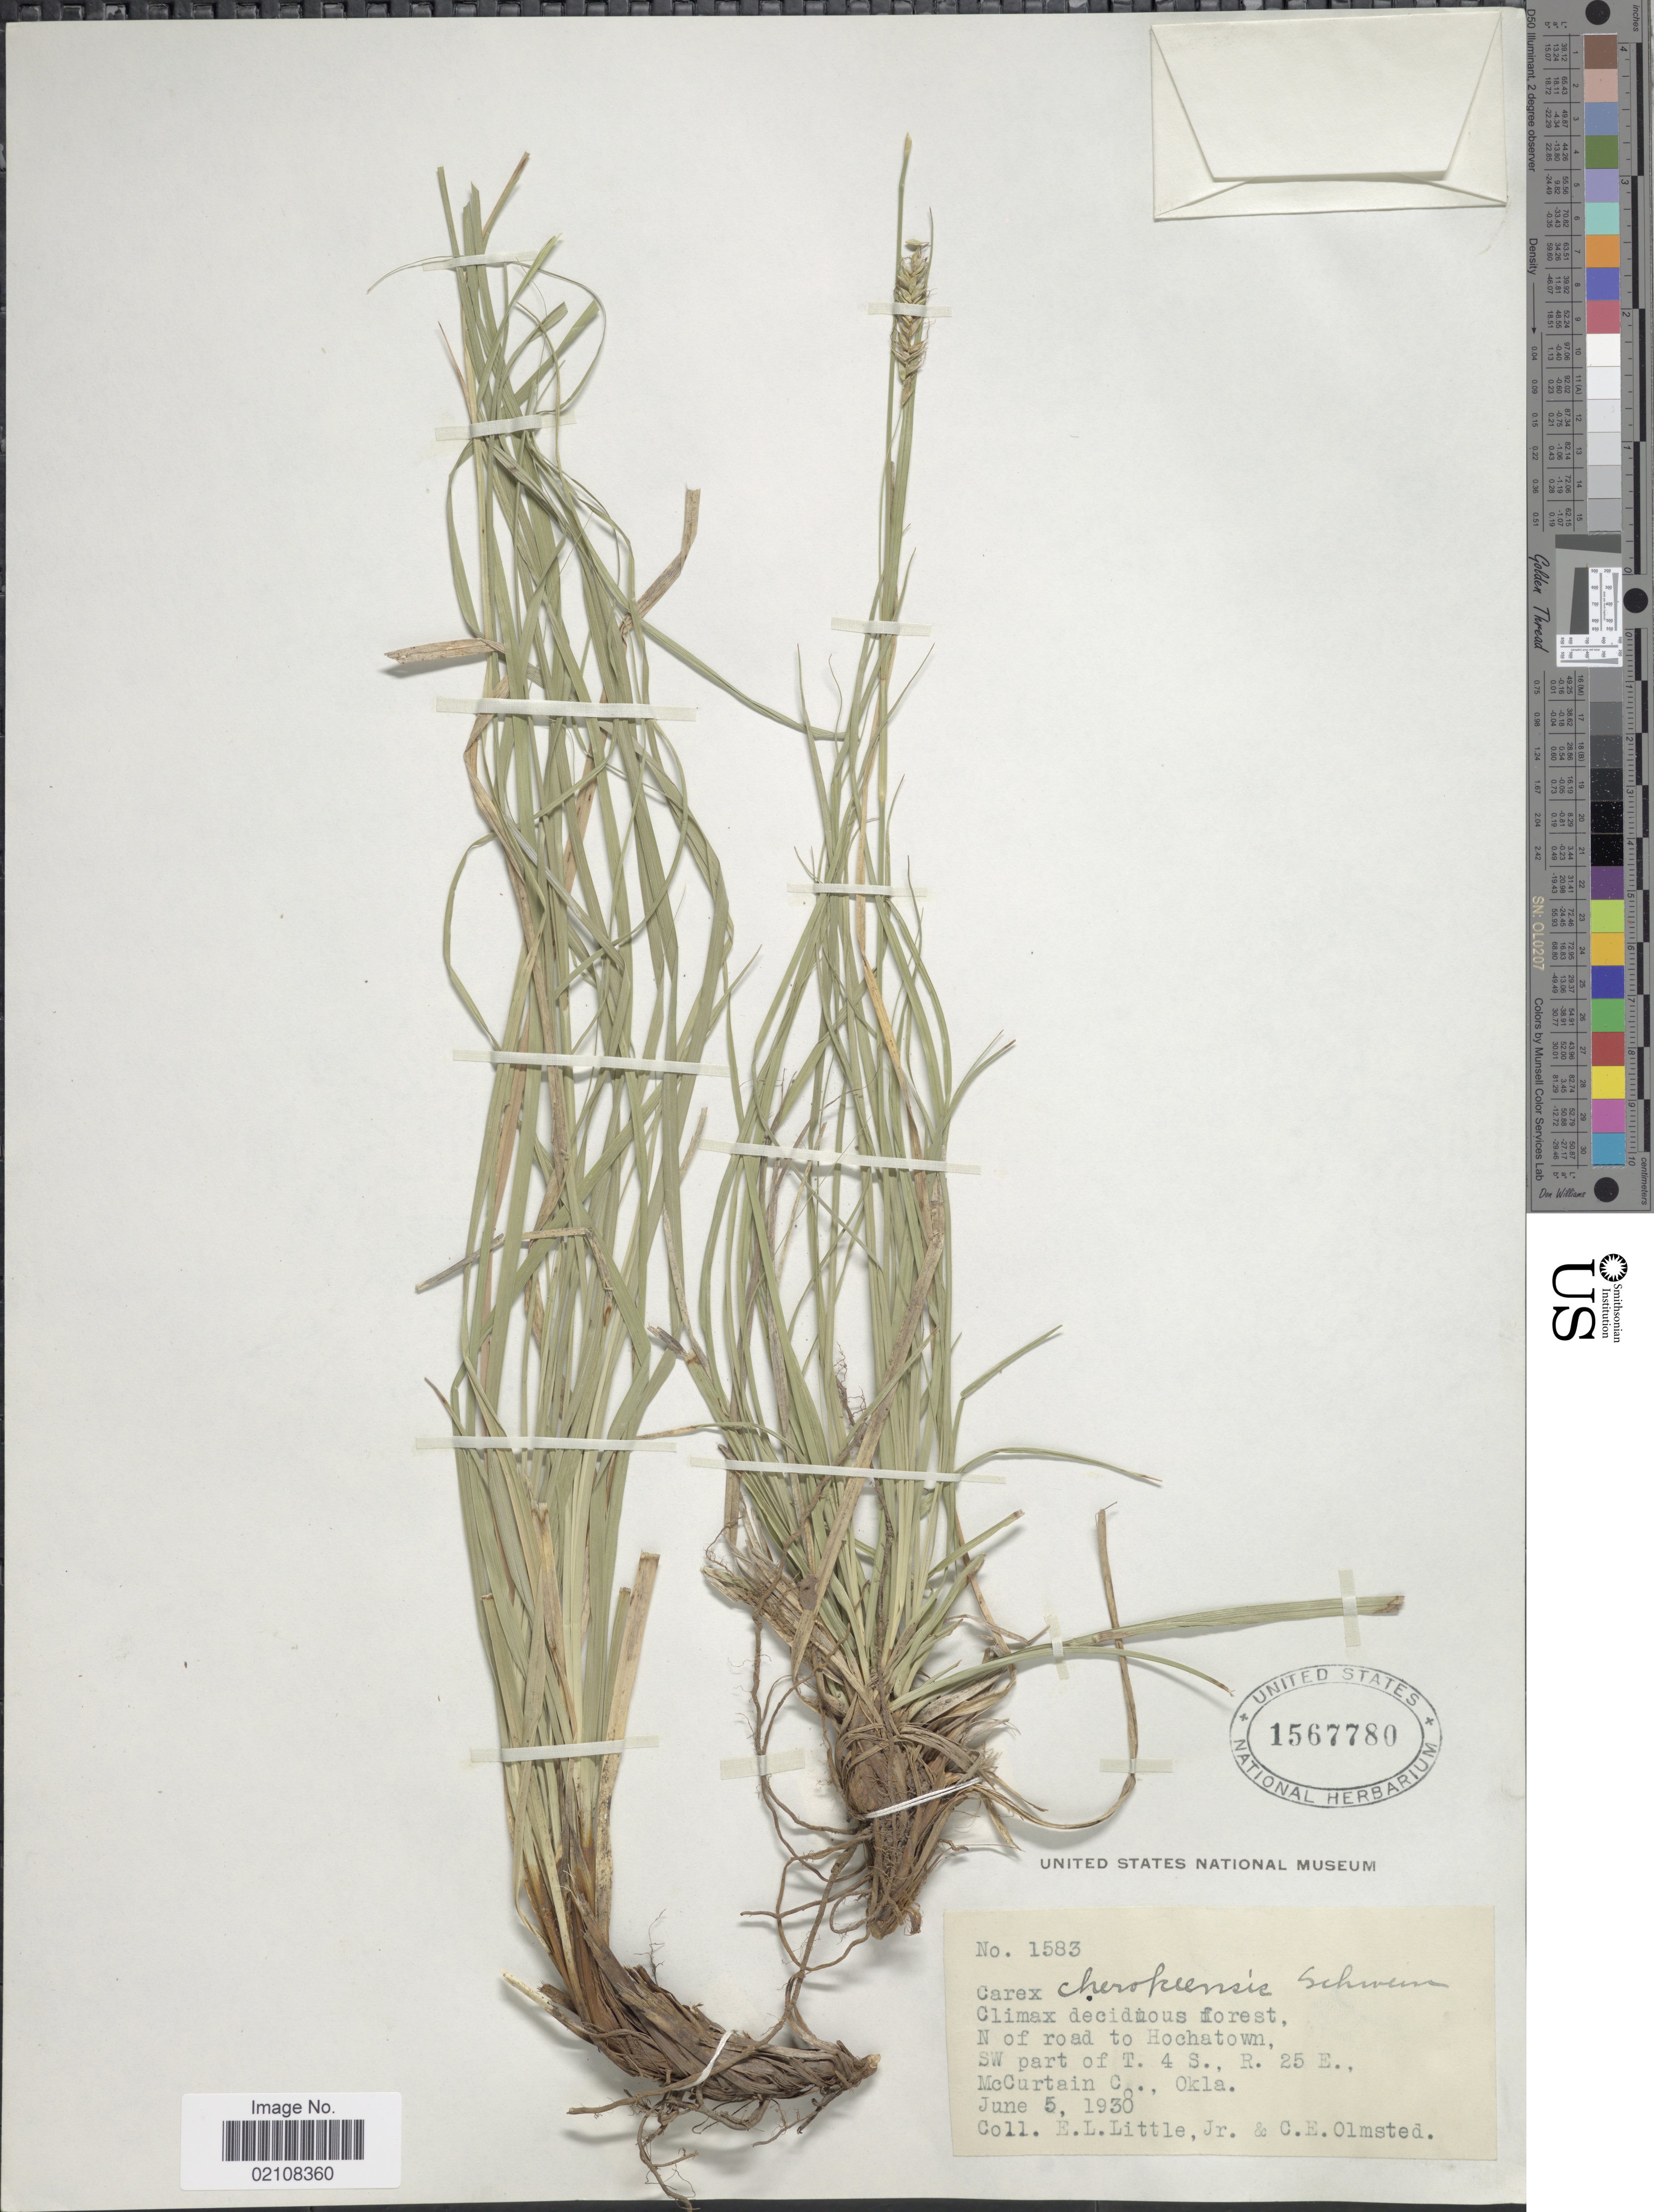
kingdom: Plantae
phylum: Tracheophyta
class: Liliopsida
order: Poales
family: Cyperaceae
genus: Carex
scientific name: Carex cherokeensis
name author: Schwein.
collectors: E. L. Little & C. Olmsted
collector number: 1583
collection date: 1930-06-05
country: United States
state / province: Oklahoma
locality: N of road to Hochatown, SW part of T. 4 S., R. 25 E., McCurtain C., Okla.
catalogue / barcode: US 1567780